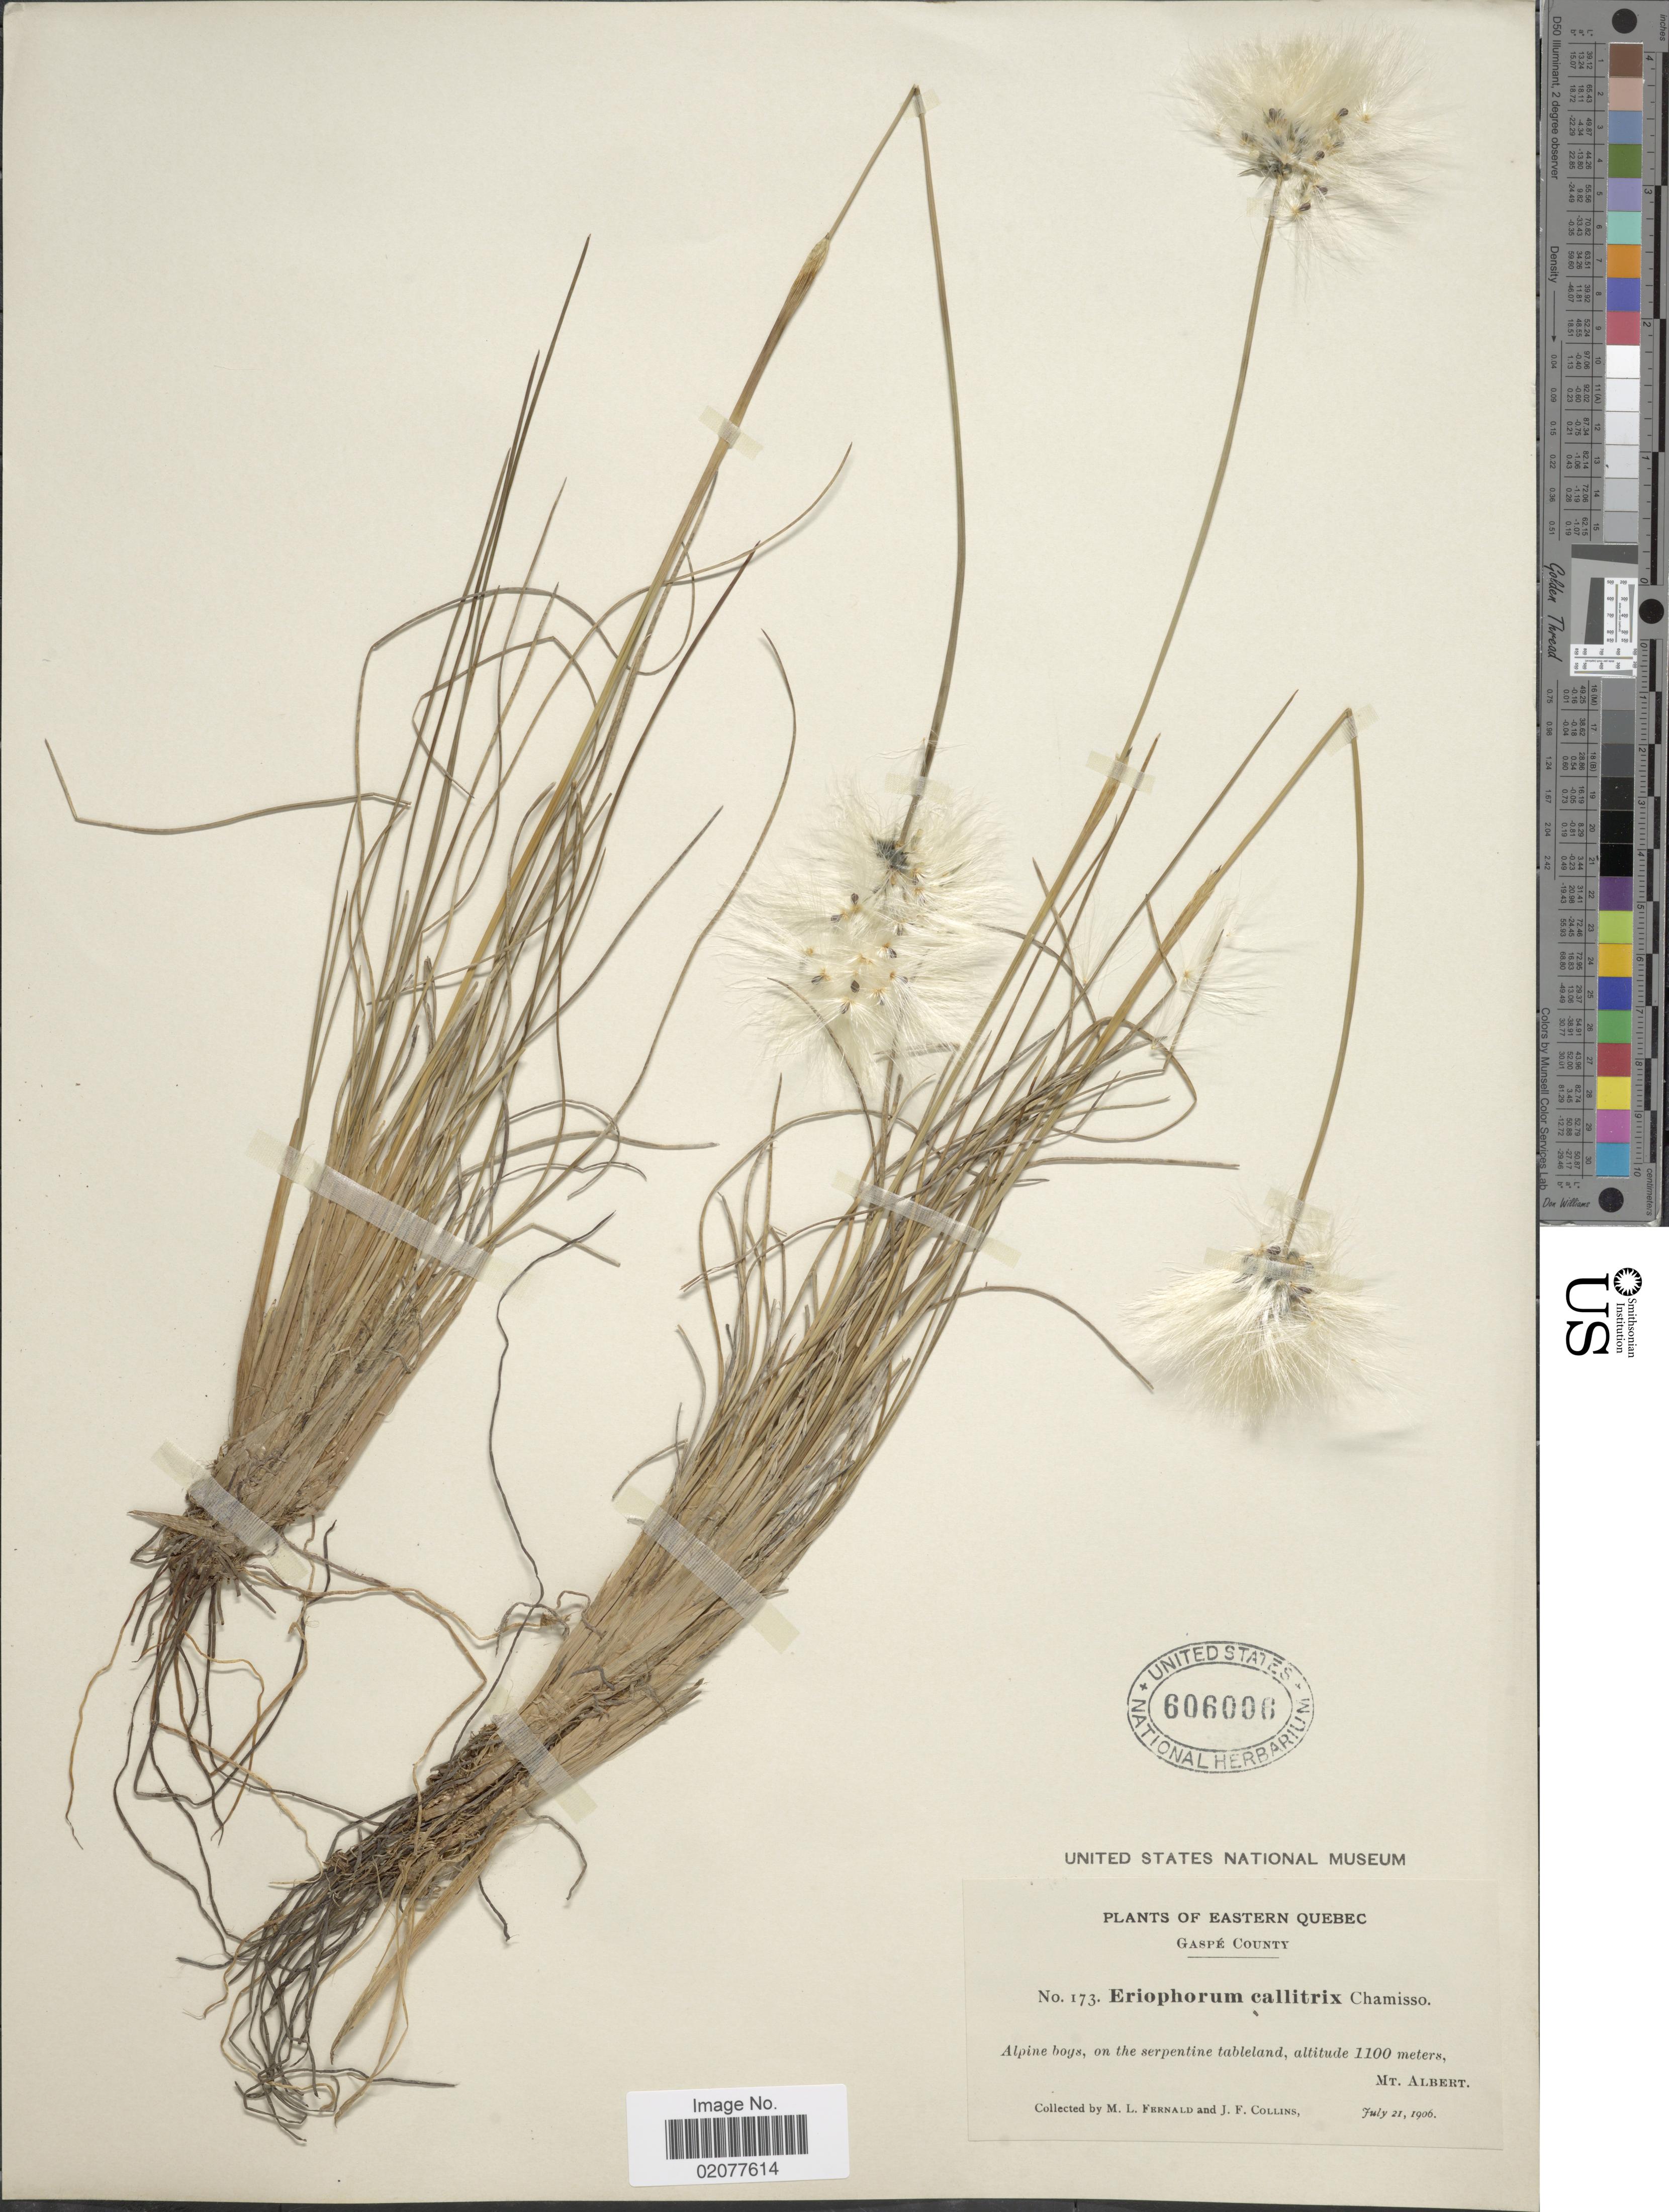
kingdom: Plantae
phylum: Tracheophyta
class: Liliopsida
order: Poales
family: Cyperaceae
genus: Eriophorum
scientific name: Eriophorum spissum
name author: Fernald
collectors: M. L. Fernald & J. Collins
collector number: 173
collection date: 1906-07-21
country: Canada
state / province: Quebec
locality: Eastern Quebec Gaspe County. Mt. Albert.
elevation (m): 1100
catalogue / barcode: US 606006